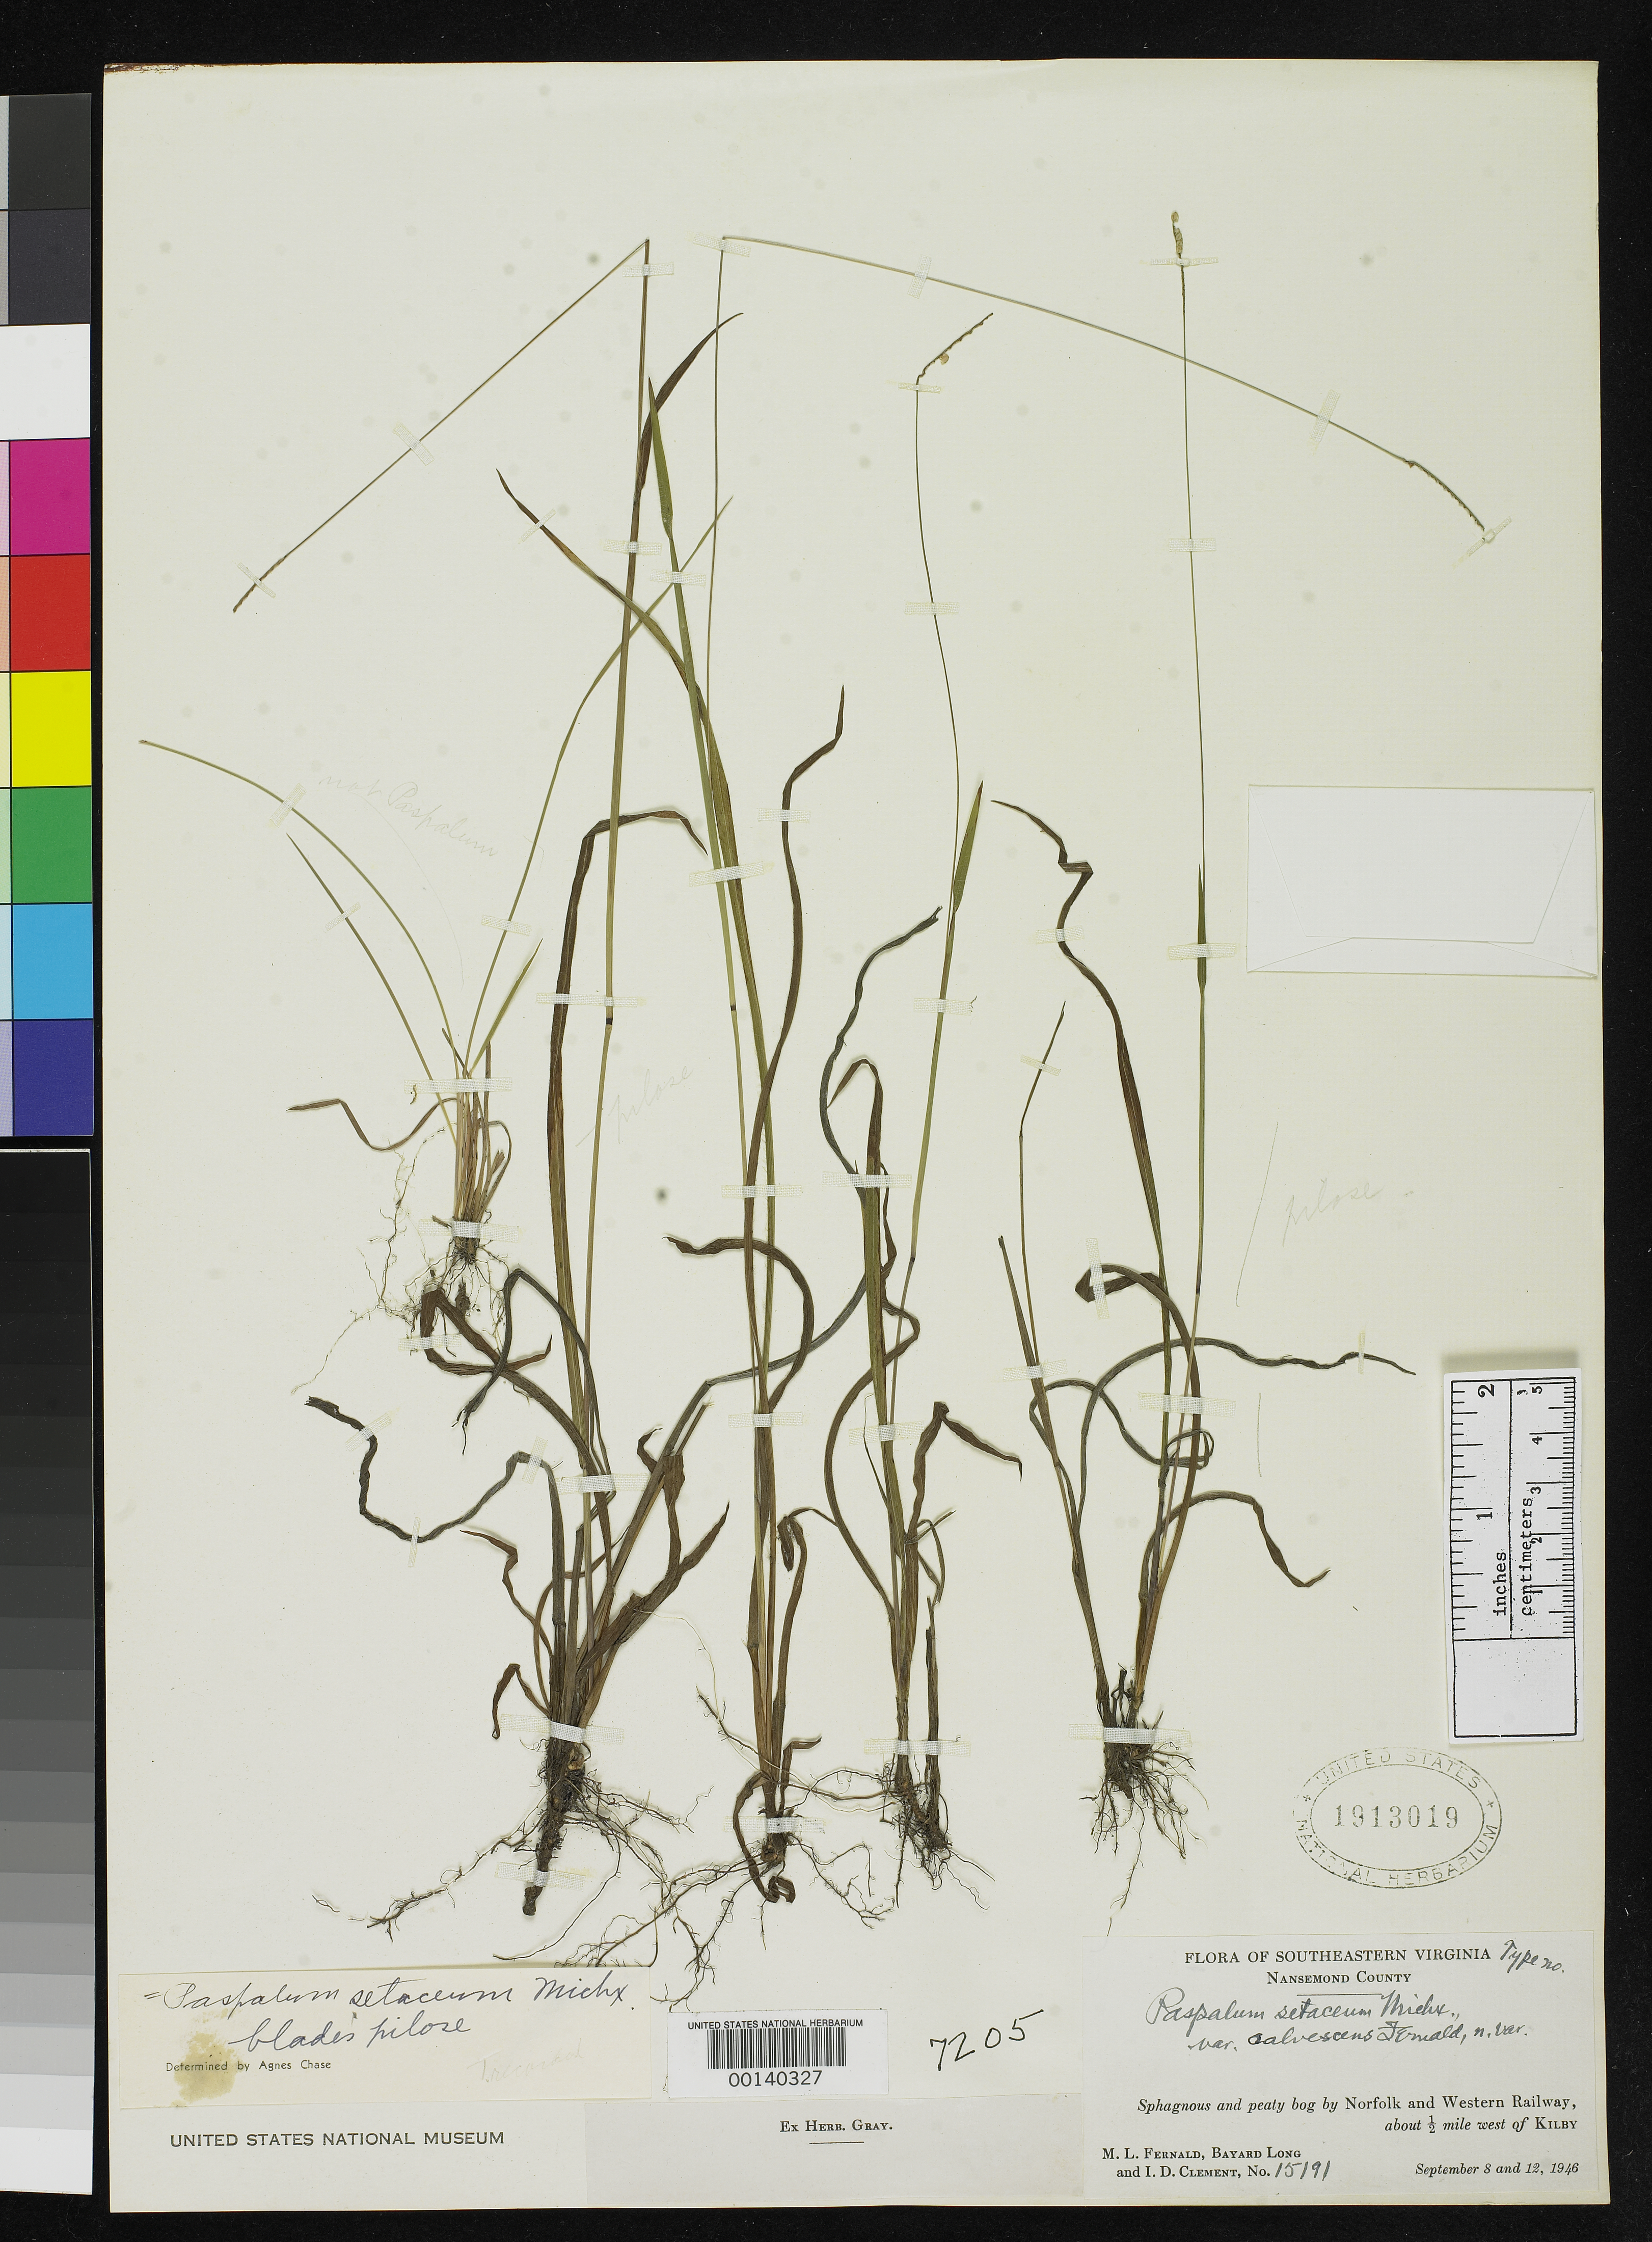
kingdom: Plantae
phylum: Tracheophyta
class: Liliopsida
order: Poales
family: Poaceae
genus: Paspalum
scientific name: Paspalum setaceum var. calvescens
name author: Fernald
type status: Isotype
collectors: M. L. Fernald, B. H. Long & I. Clement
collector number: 15191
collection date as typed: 08 Sep 1946 and 12 Sep 1946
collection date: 1946-09-08,1946-09-12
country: United States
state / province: Virginia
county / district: City of Suffolk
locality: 1/2 mi W of Kilby, by Norfolk & Western Railway.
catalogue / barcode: US 1913019